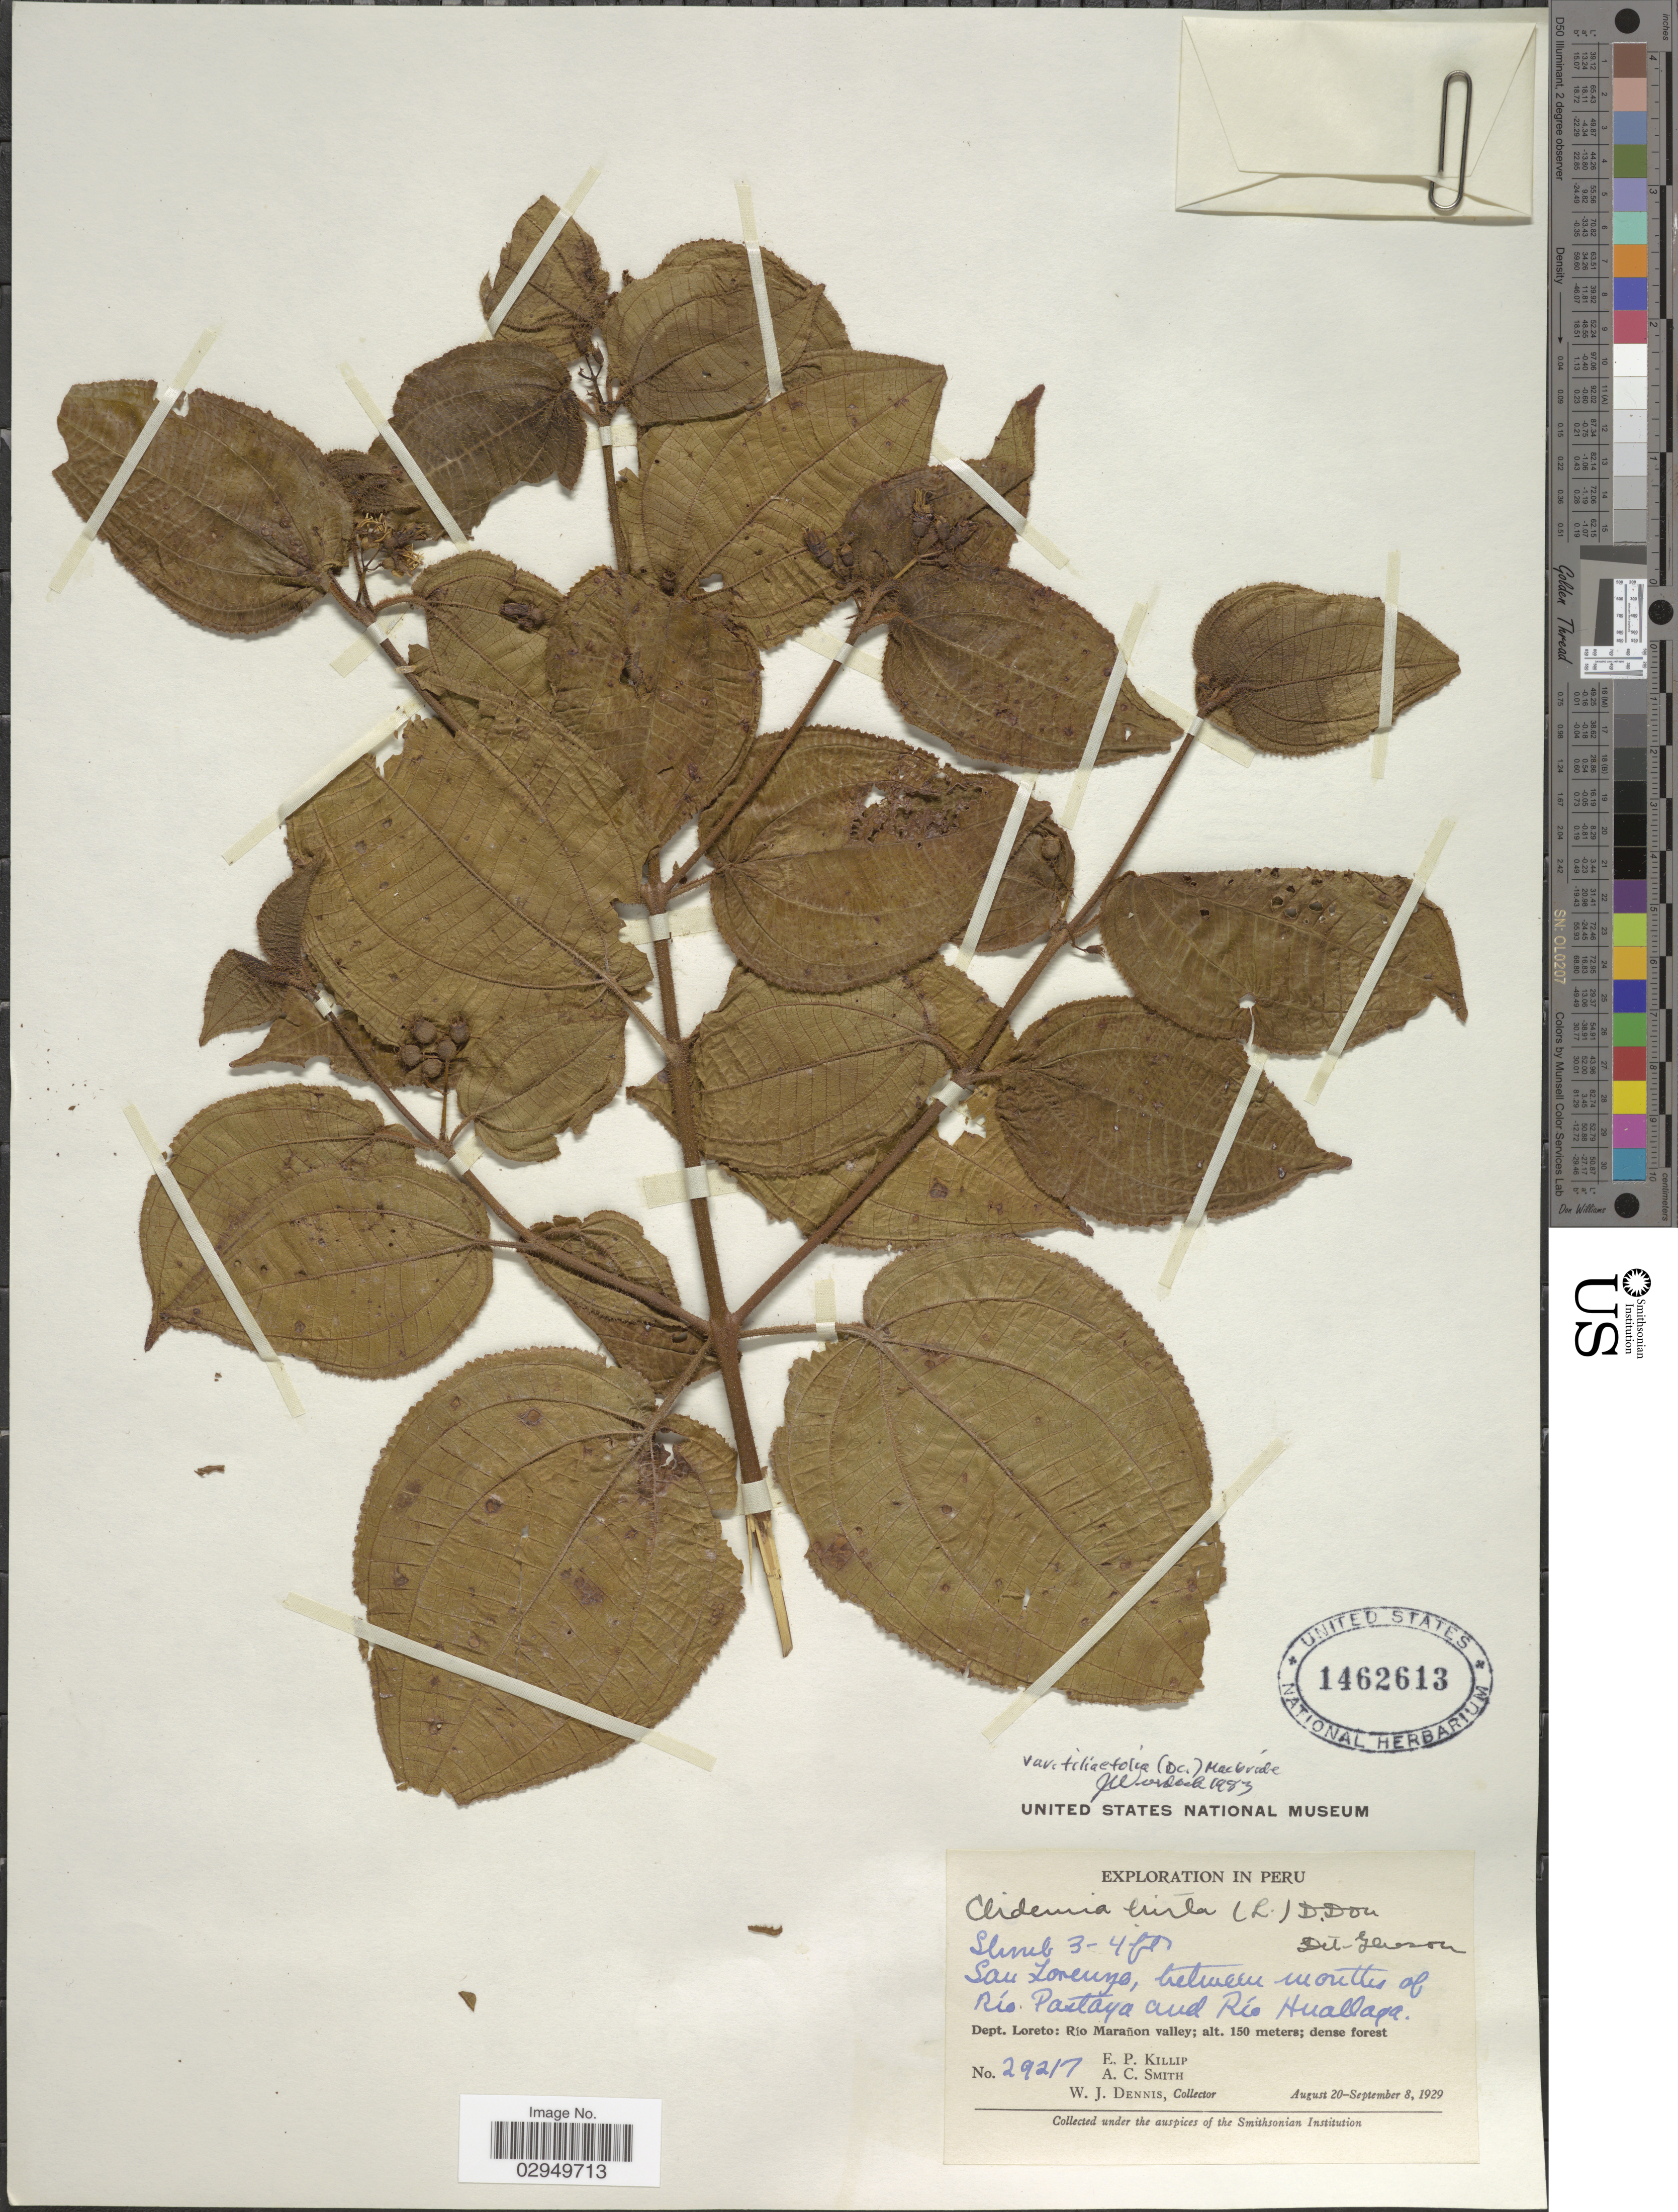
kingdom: Plantae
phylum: Tracheophyta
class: Magnoliopsida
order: Myrtales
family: Melastomataceae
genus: Clidemia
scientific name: Clidemia hirta var. tiliifolia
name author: (DC.) J.F. Macbr.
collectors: E. P. Killip, A. C. Smith & W. J. Dennis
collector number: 29217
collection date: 1929-08-20/1929-09-08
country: Peru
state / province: Loreto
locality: San Lorenzo, between mouthes of Río Pastaza and Río Huallaga. Dept. Loreto: Río Marañon valley.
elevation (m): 150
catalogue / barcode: US 1462613